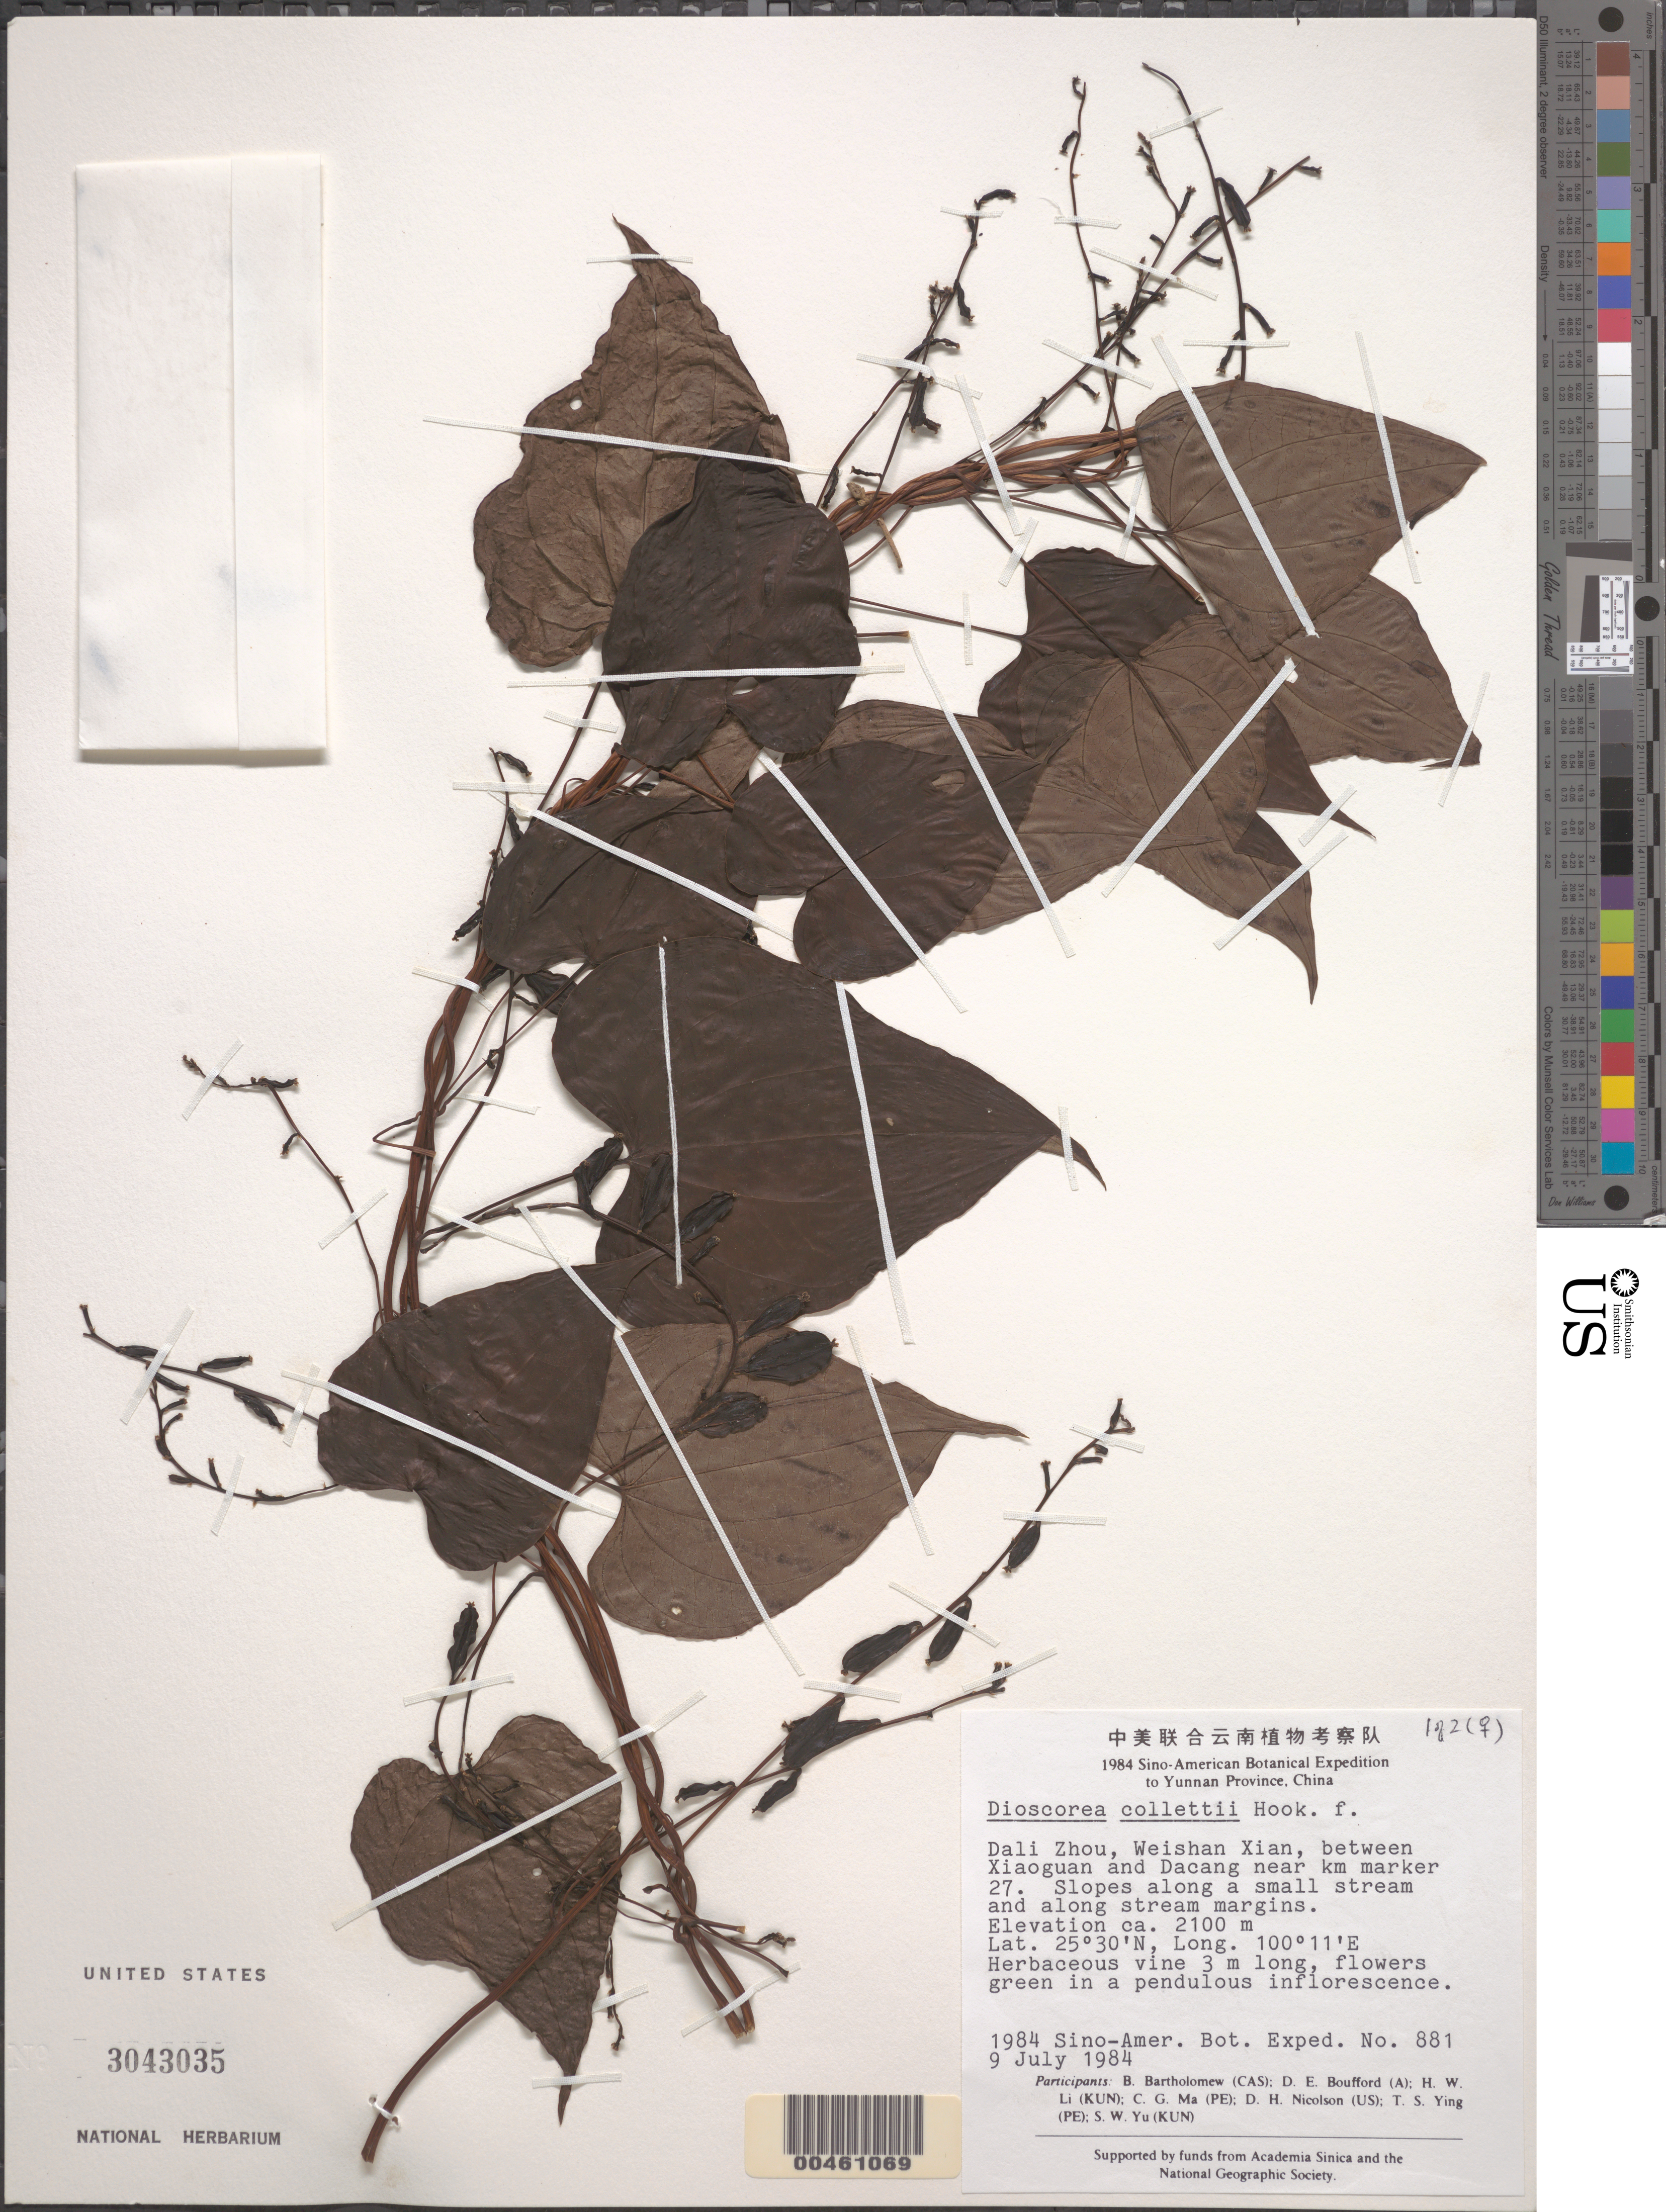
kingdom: Plantae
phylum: Tracheophyta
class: Liliopsida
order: Dioscoreales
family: Dioscoreaceae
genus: Dioscorea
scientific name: Dioscorea collettii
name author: Hook. f.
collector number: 881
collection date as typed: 09 Jul 1984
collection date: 1984-07-09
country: China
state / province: Yunnan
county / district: Dali Bai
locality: Between Xiaoguan and Dacang near km marker 27, Dali Zhou District, Weishan Xian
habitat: Herbaceous vine 3 m long, flowers green in a pendulous inflorescence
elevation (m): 2100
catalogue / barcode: US 3043035